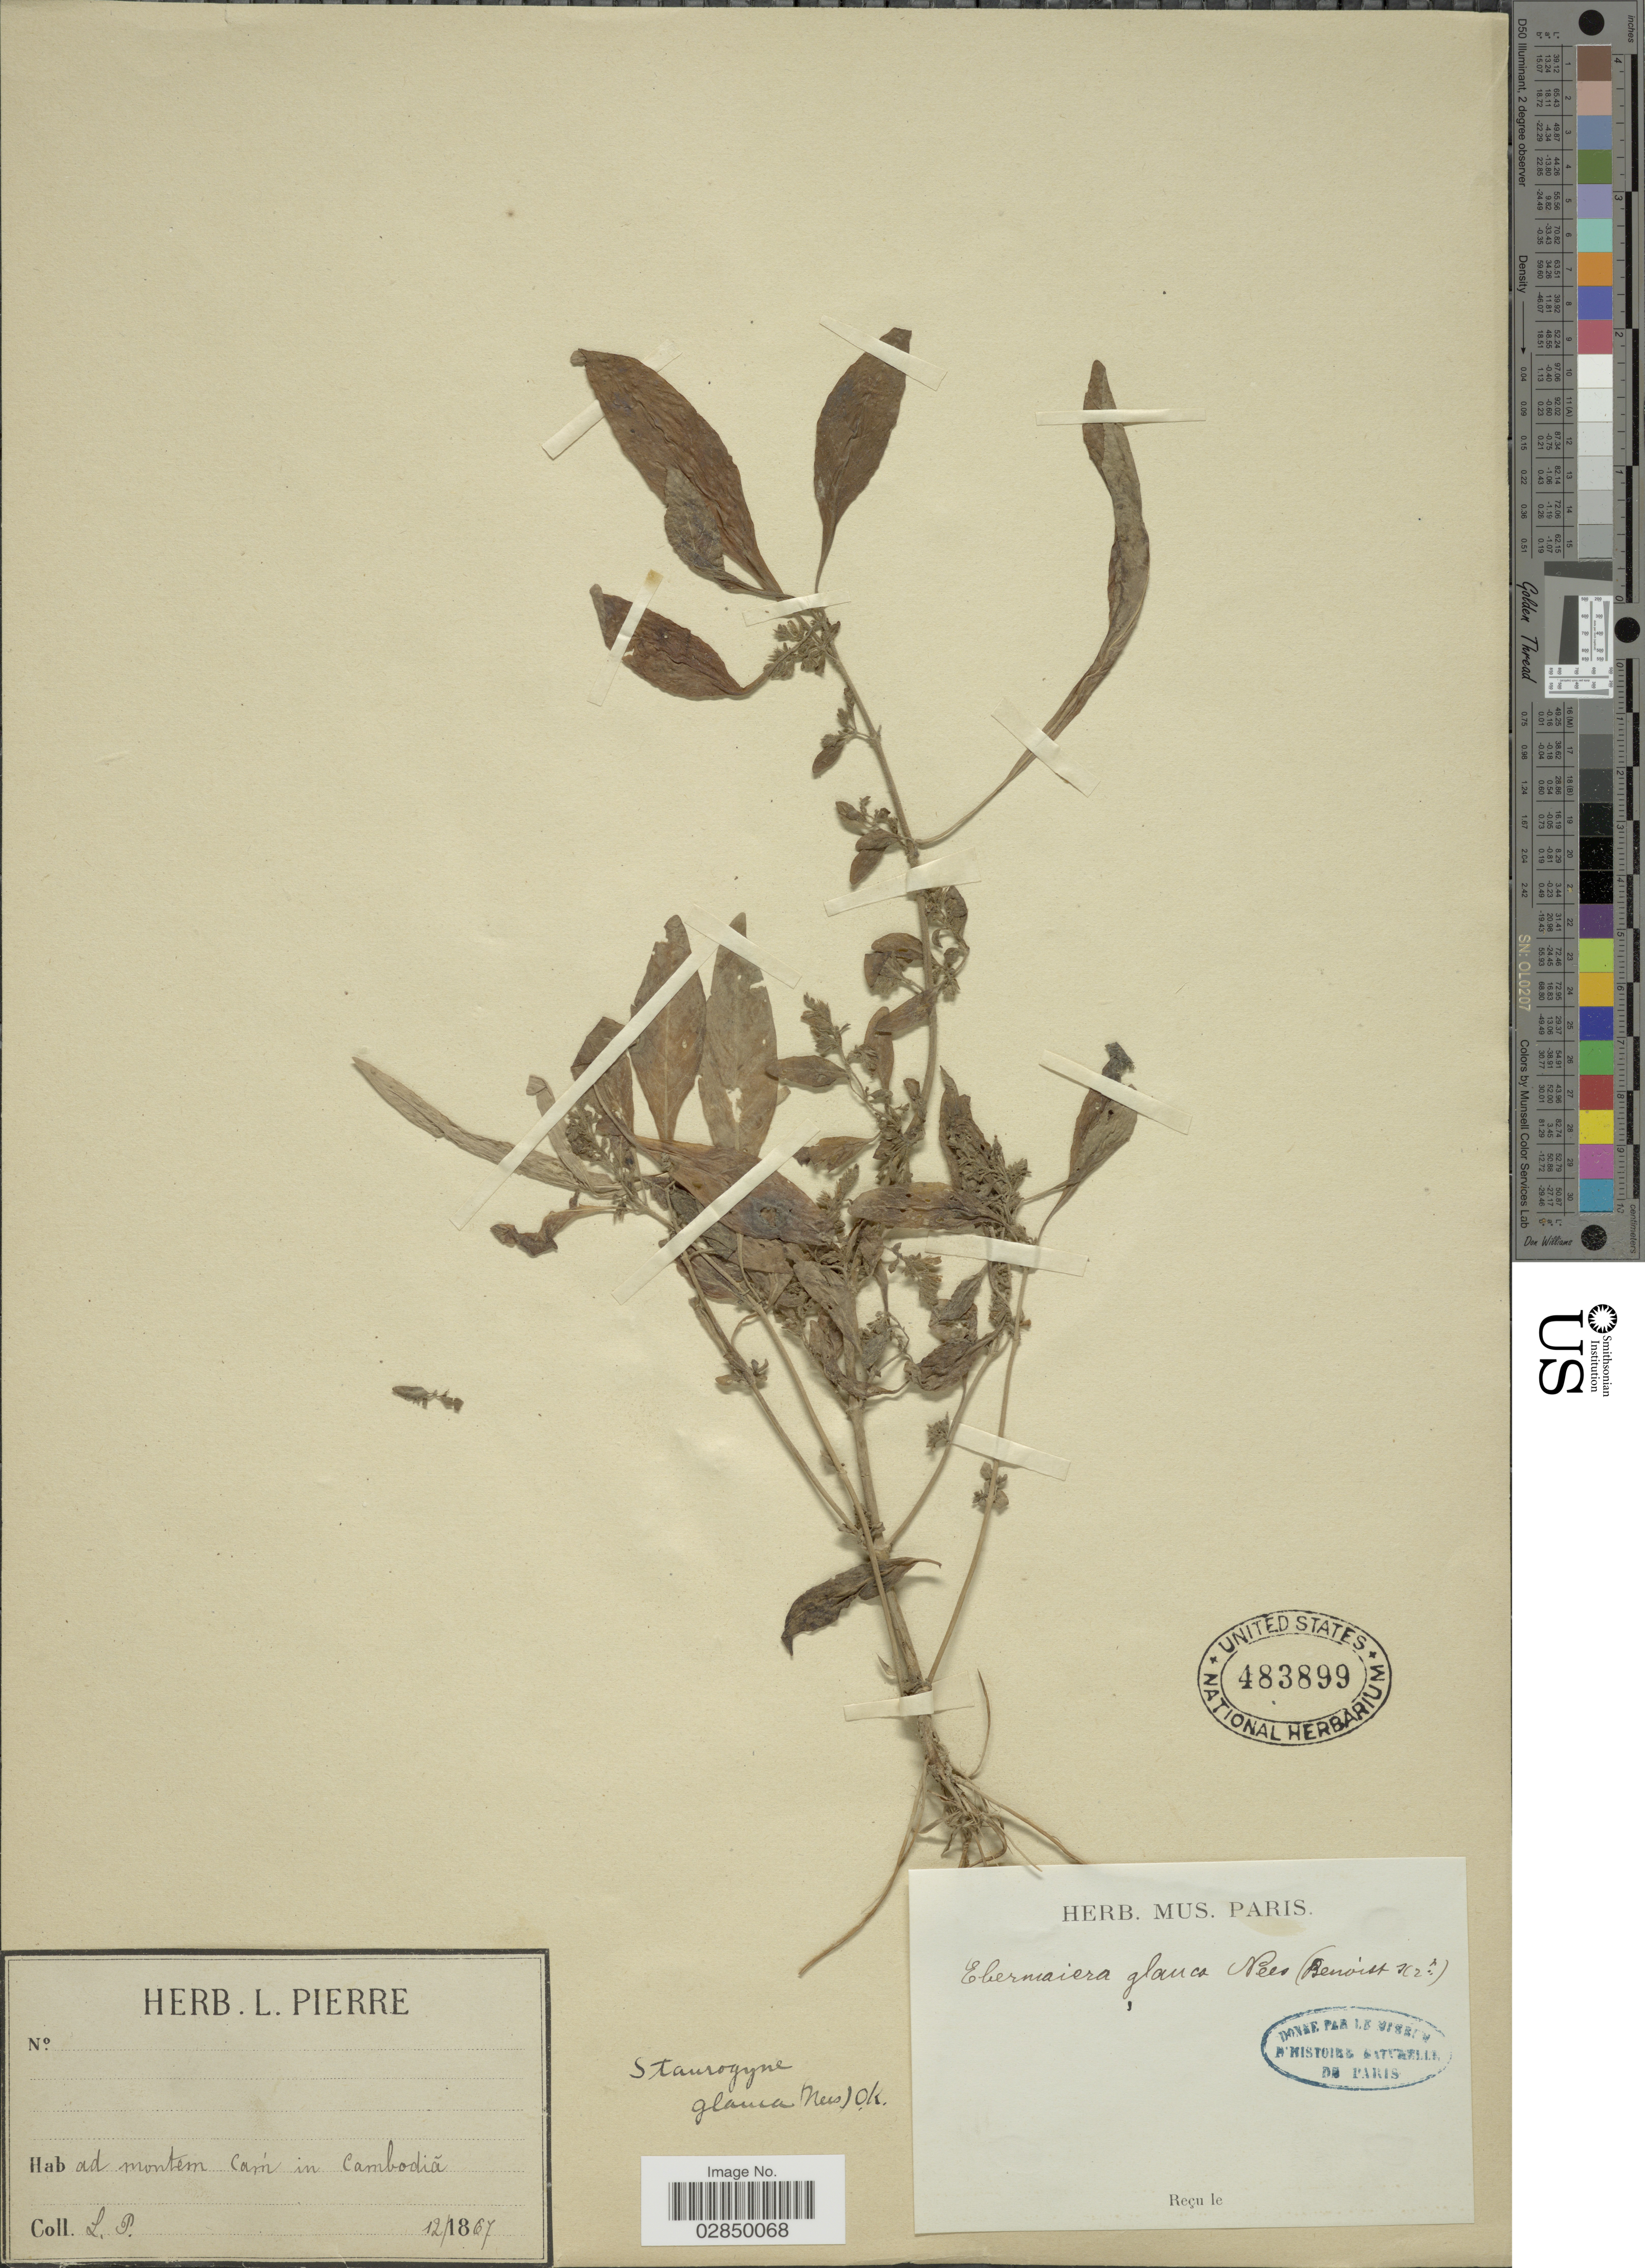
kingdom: Plantae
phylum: Tracheophyta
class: Magnoliopsida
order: Lamiales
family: Acanthaceae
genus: Staurogyne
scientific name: Staurogyne glauca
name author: Kuntze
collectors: L. Pierre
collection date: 1867-12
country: Cambodia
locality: Ad montem Cám in Cambodiá.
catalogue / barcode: US 483899